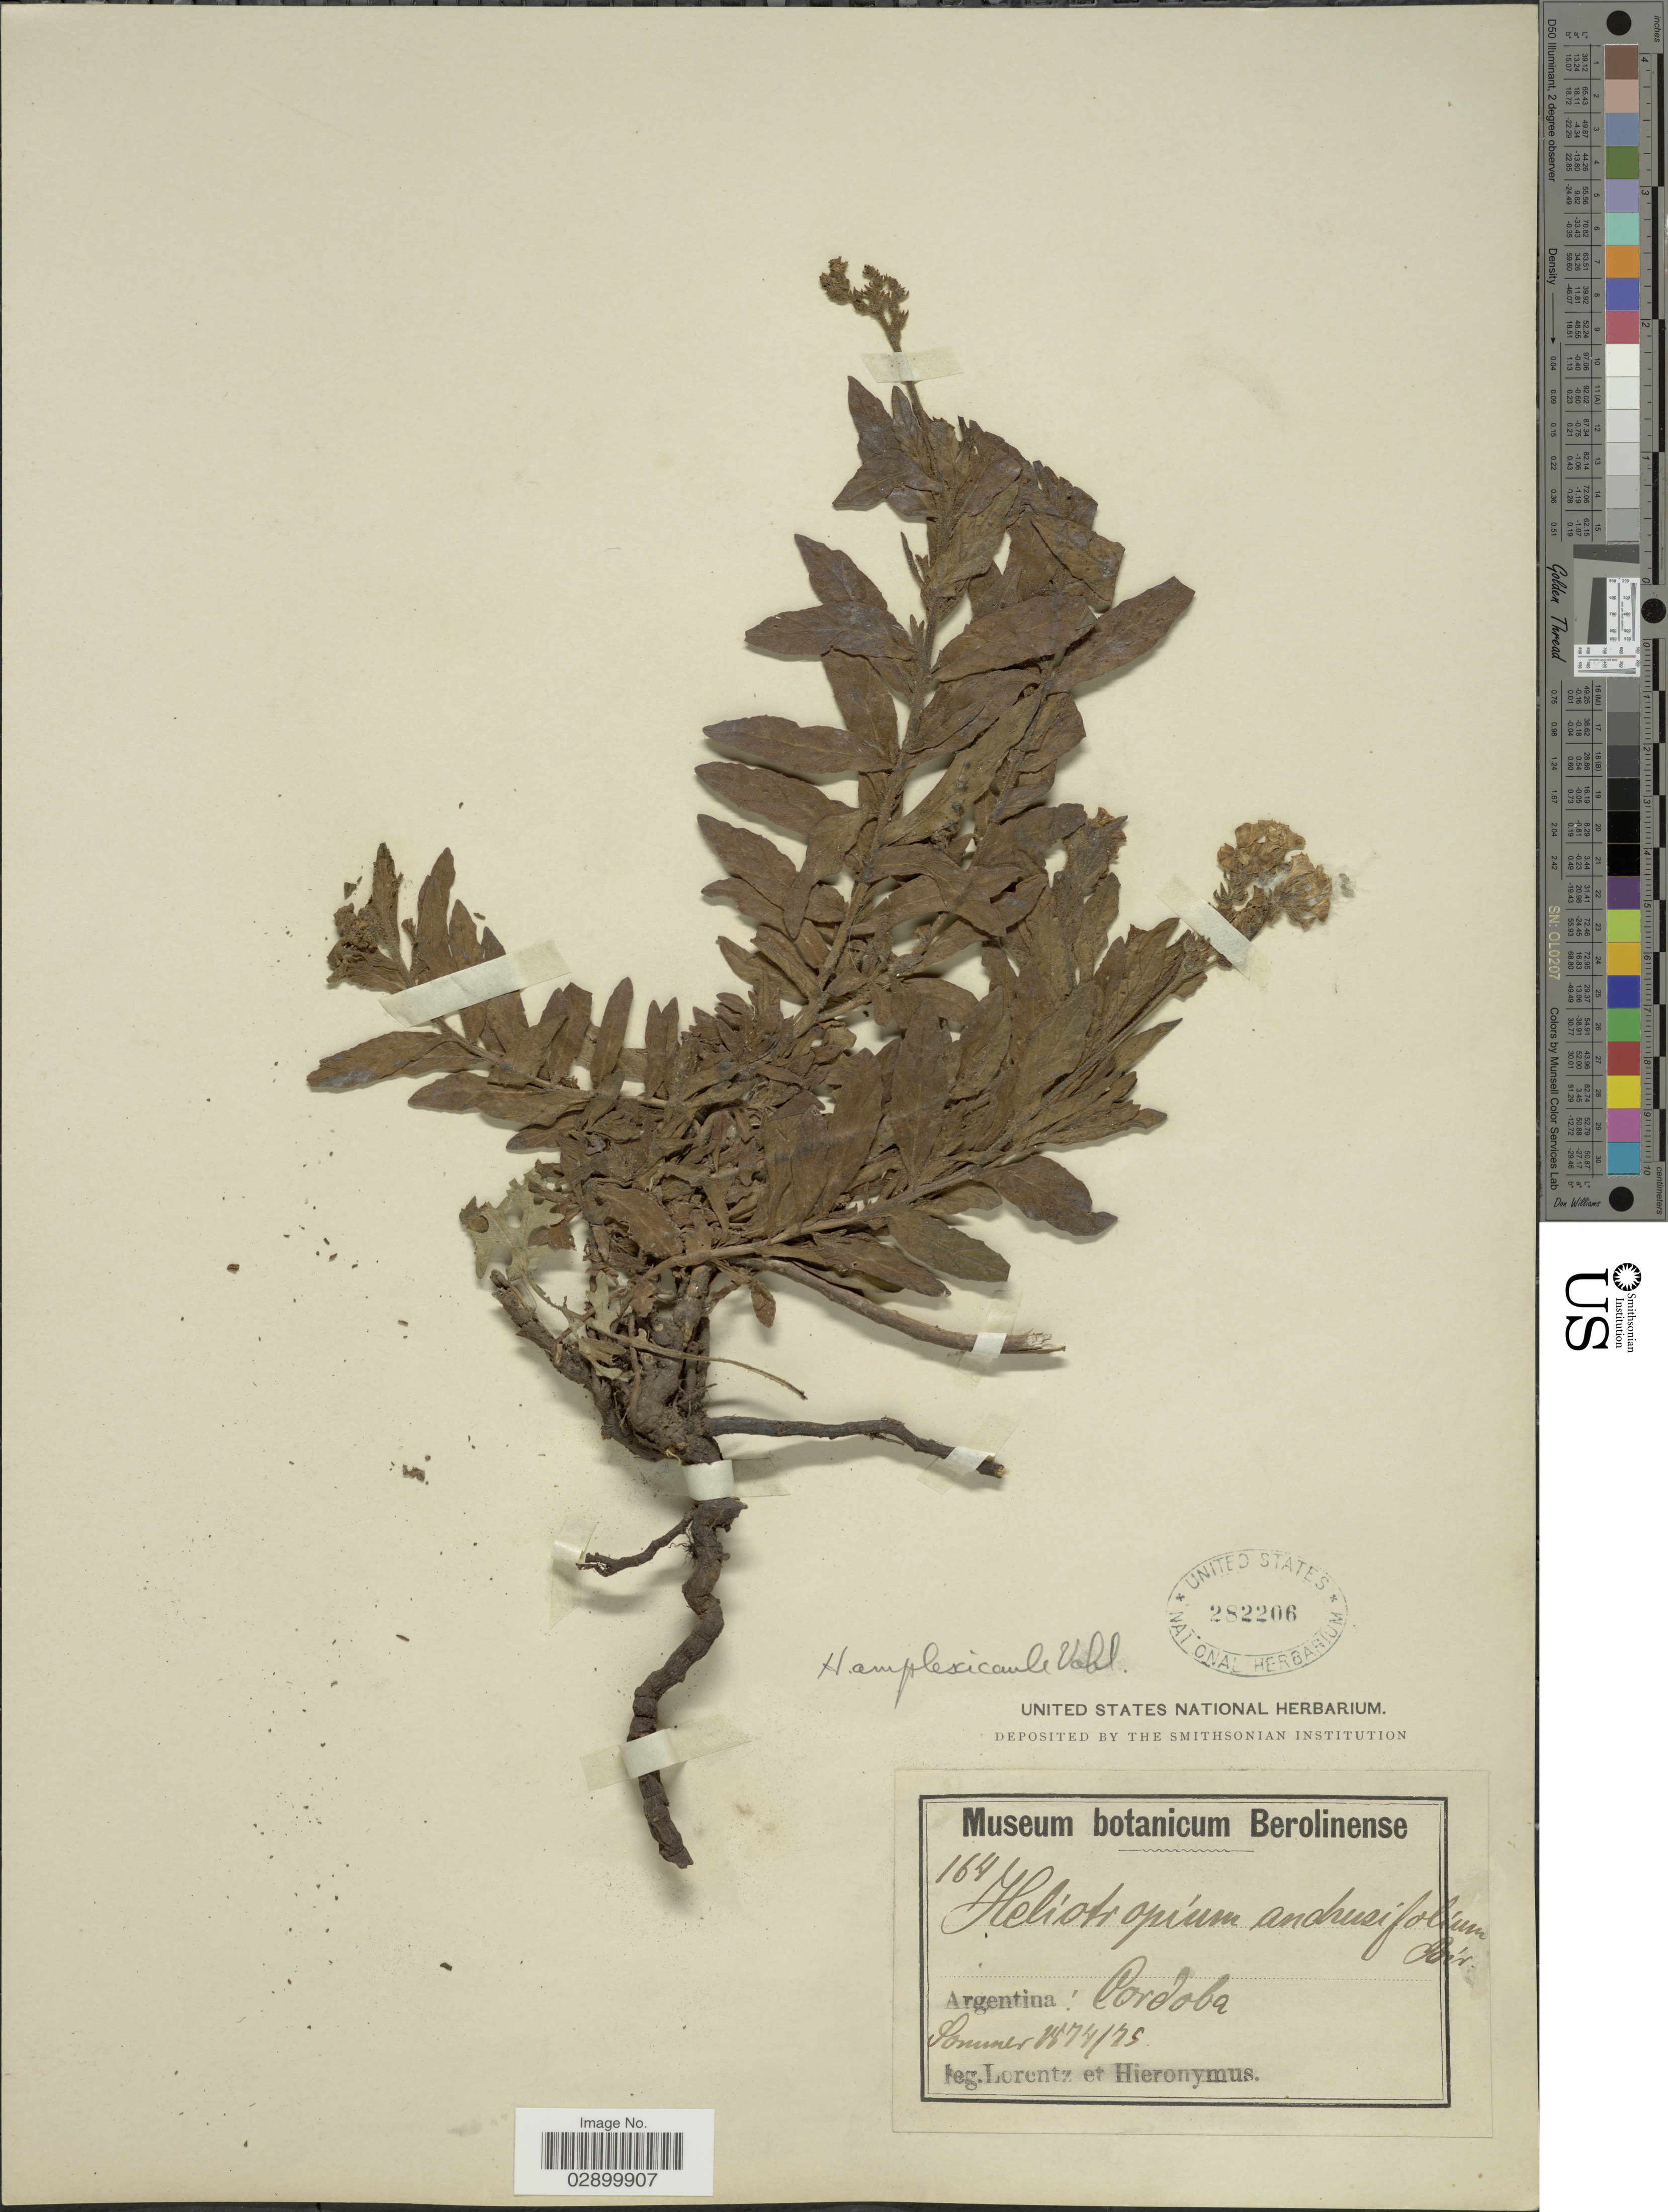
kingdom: Plantae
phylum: Tracheophyta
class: Magnoliopsida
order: Boraginales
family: Heliotropiaceae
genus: Heliotropium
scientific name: Heliotropium amplexicaule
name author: Vahl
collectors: -. Lorentz & -. Hieronymus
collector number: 164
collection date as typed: Sommer 1874/75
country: Argentina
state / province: Cordoba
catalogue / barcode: US 282206